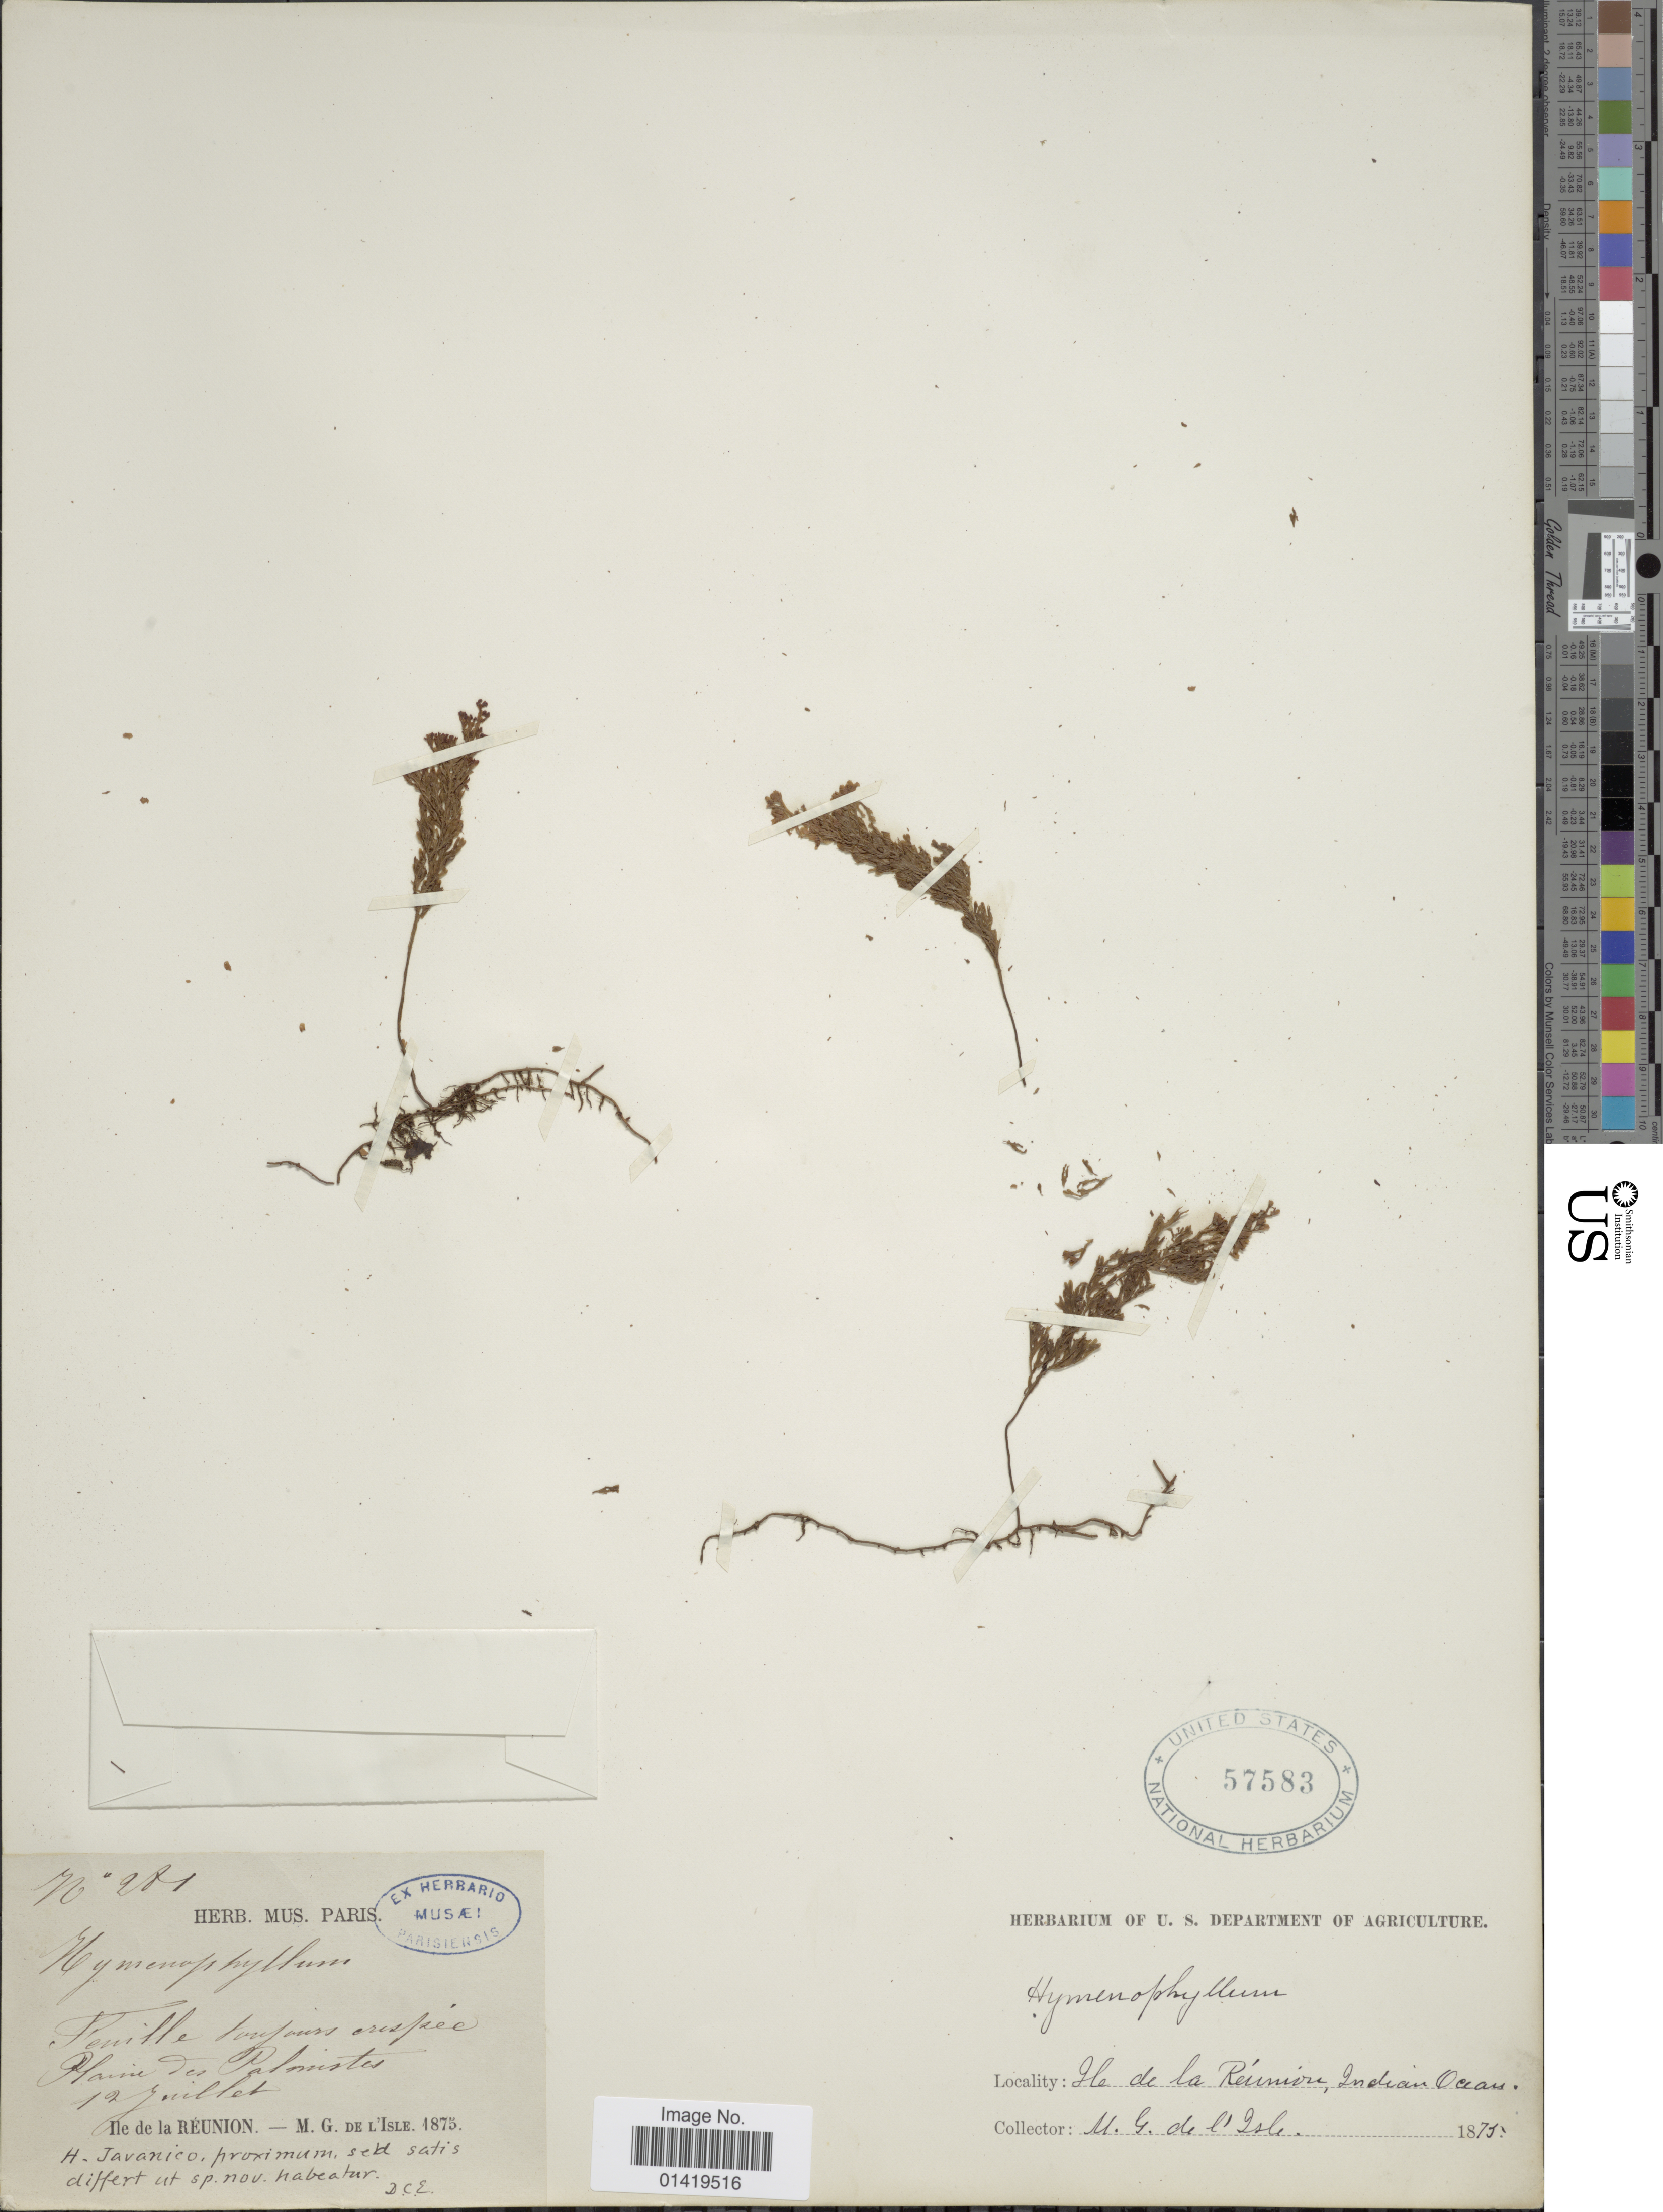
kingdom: Plantae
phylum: Tracheophyta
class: Polypodiopsida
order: Hymenophyllales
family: Hymenophyllaceae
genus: Hymenophyllum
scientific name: Hymenophyllum sp.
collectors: M. de L'Isle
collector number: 281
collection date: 1875-07-12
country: Reunion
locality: Ile de la Réunion, Indian Ocean. Feuille toupins arespee Plaine des Palustis [interpreted]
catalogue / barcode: US 57583